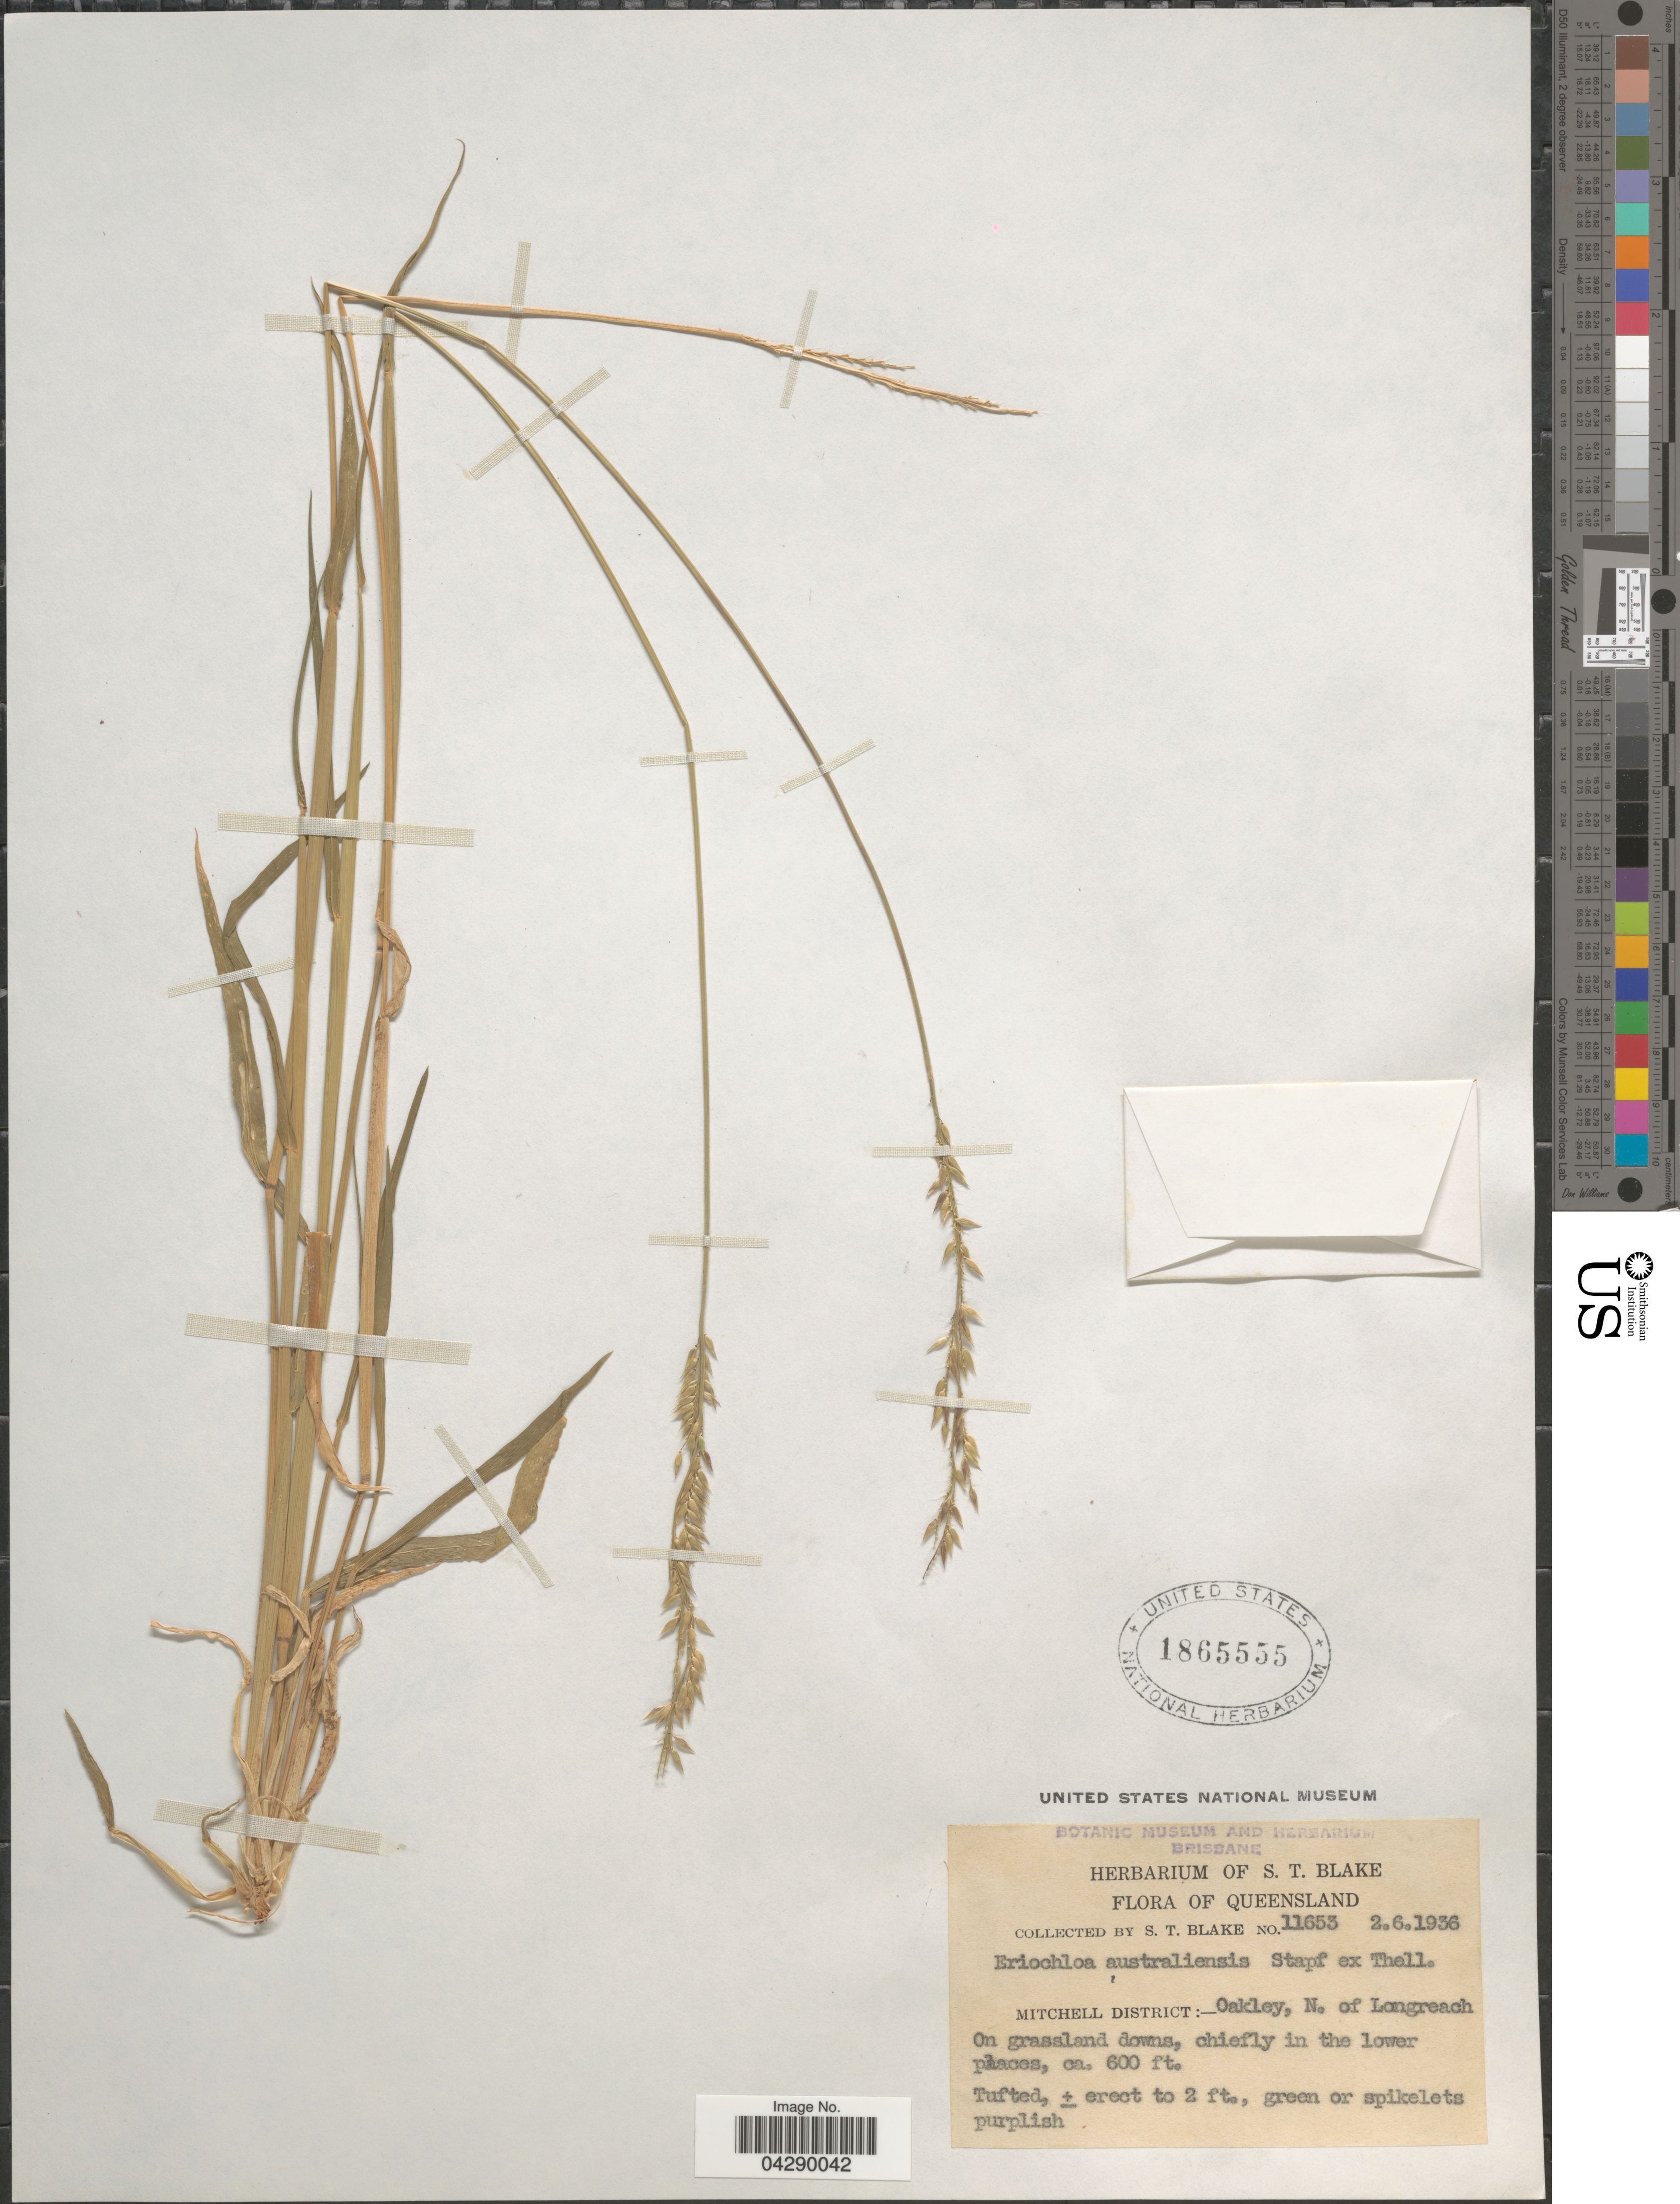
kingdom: Plantae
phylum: Tracheophyta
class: Liliopsida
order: Poales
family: Poaceae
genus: Eriochloa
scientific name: Eriochloa australiensis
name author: Thellung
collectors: S. T. Blake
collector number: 11653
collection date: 1936-06-02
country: Australia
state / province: Queensland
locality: Mitchell District:- Oakley, N. of Longreach.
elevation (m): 183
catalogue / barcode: US 1865555